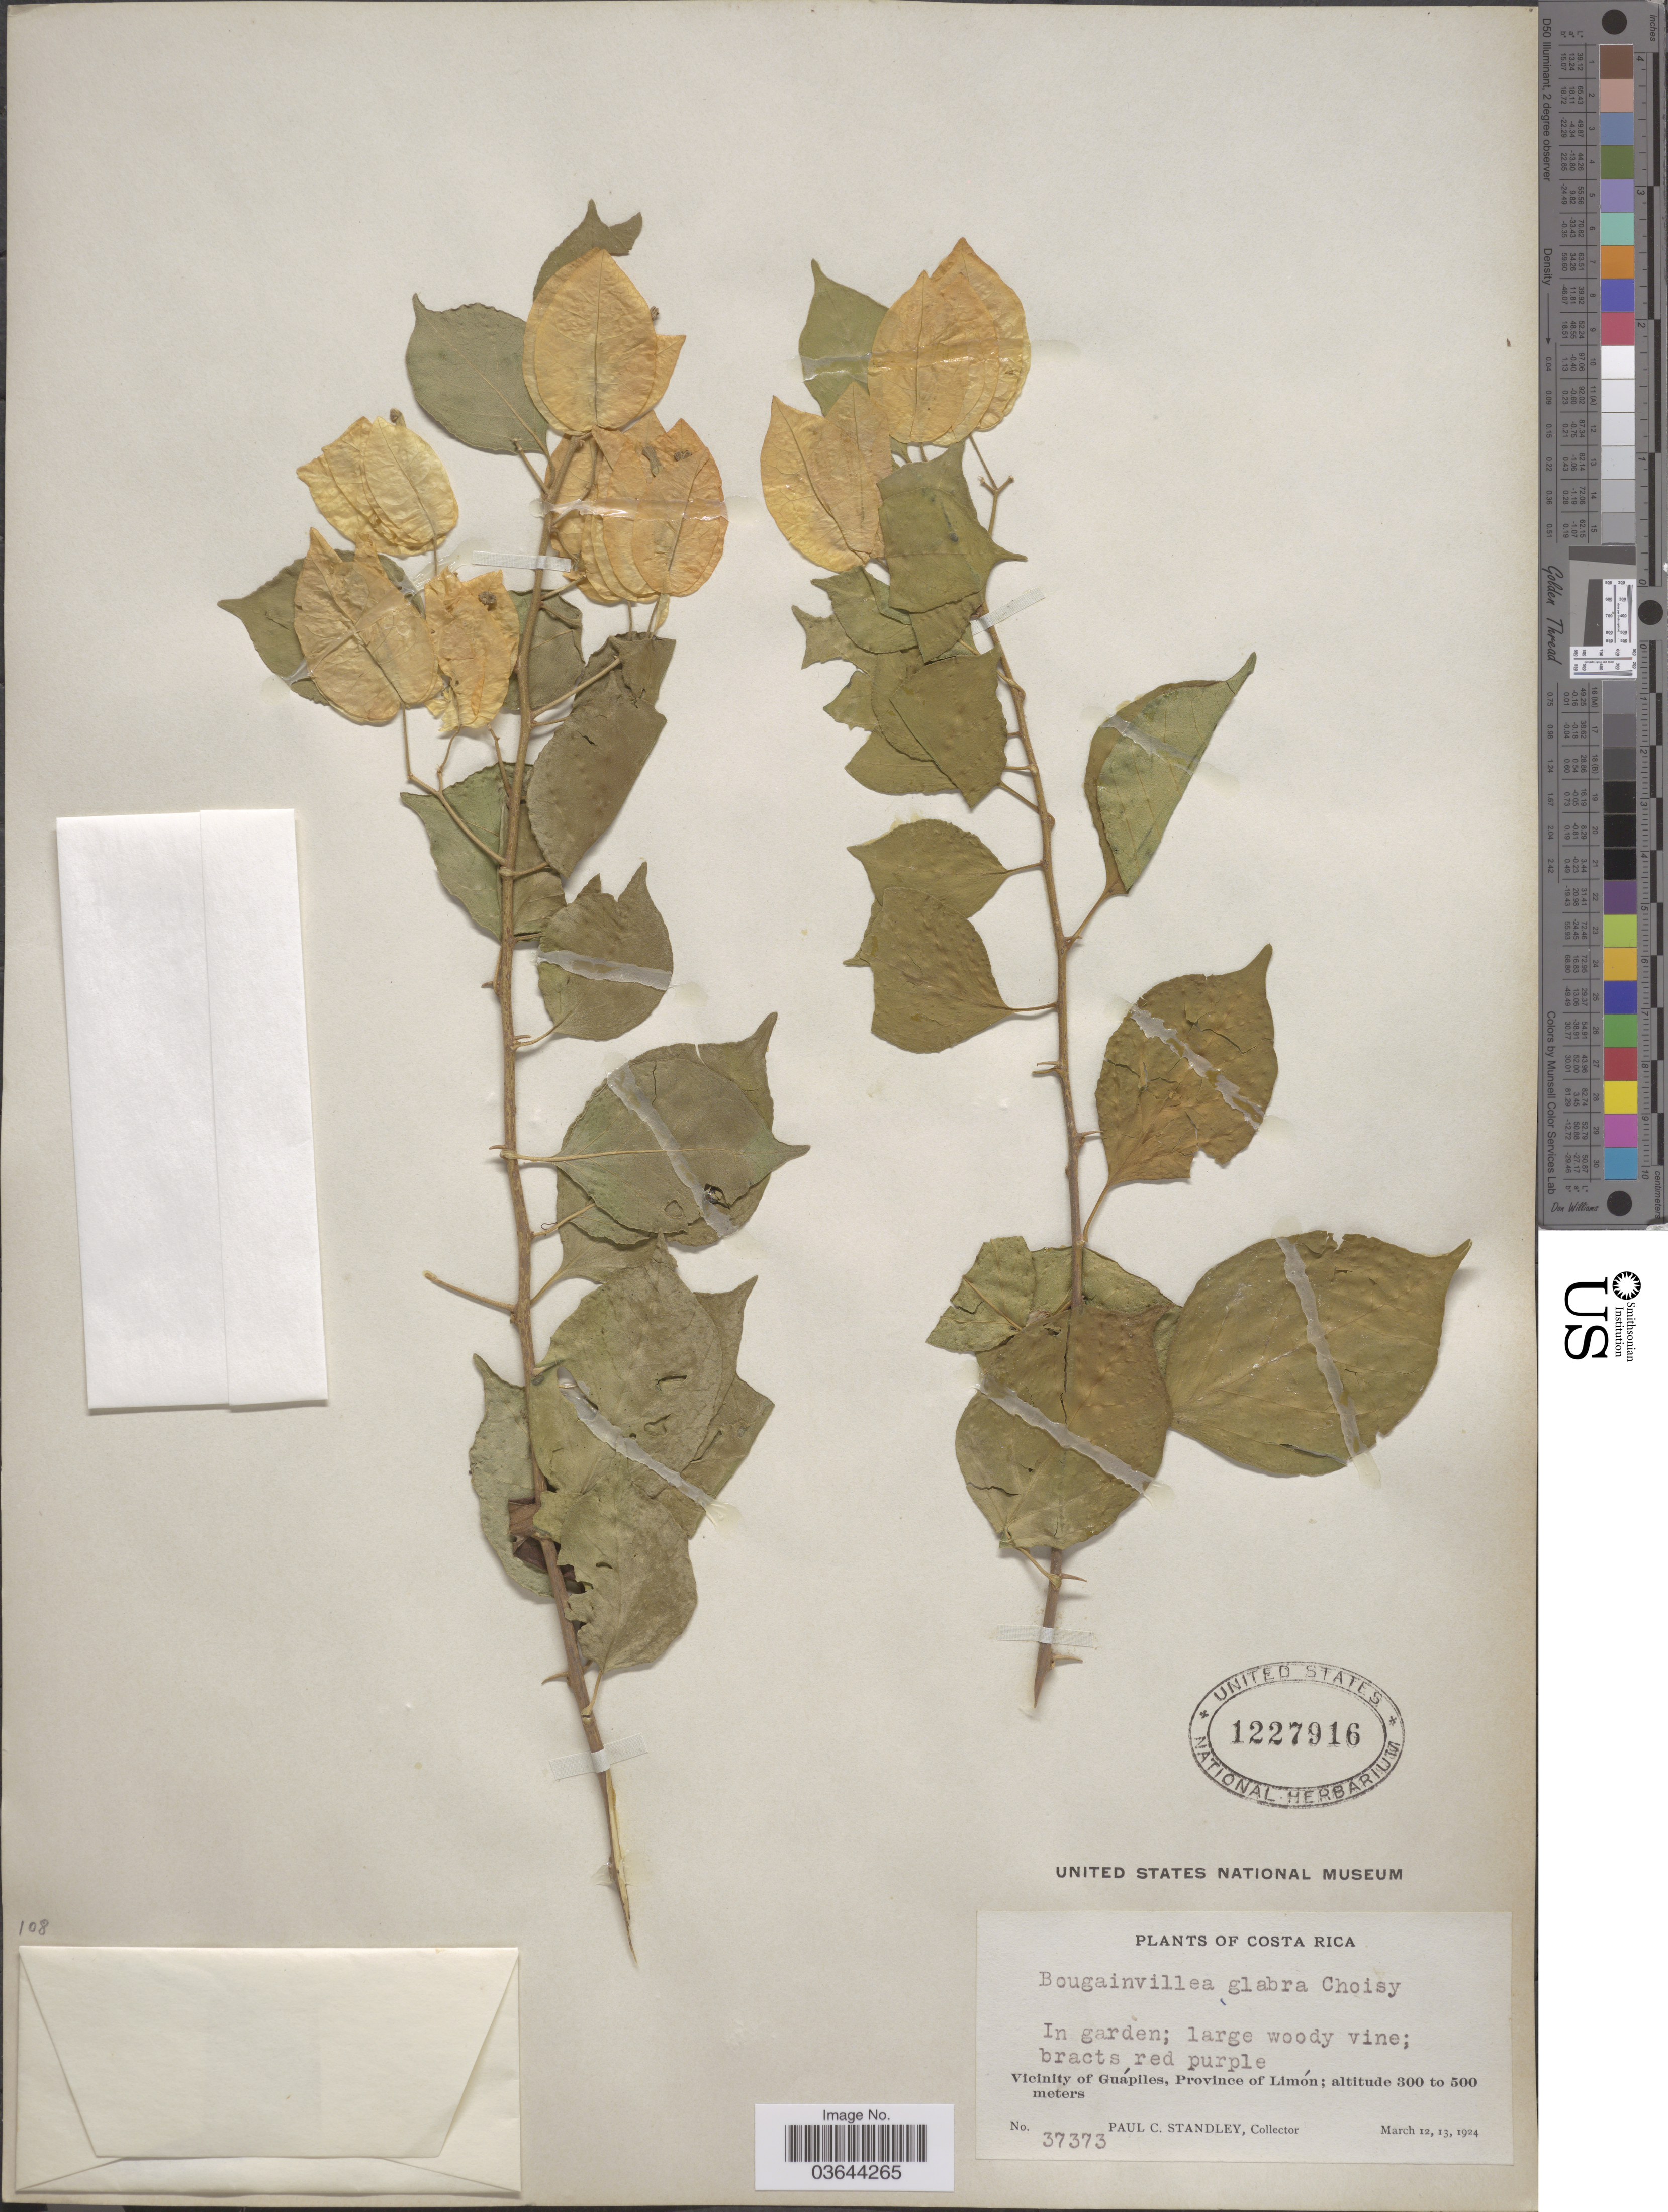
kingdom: Plantae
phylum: Tracheophyta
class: Magnoliopsida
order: Caryophyllales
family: Nyctaginaceae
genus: Bougainvillea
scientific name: Bougainvillea glabra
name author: Choisy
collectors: P. C. Standley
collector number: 37373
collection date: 1924-03-12/1924-03-13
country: Costa Rica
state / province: Limón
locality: In garden. Vicinity of Guápiles.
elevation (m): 300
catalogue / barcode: US 1227916